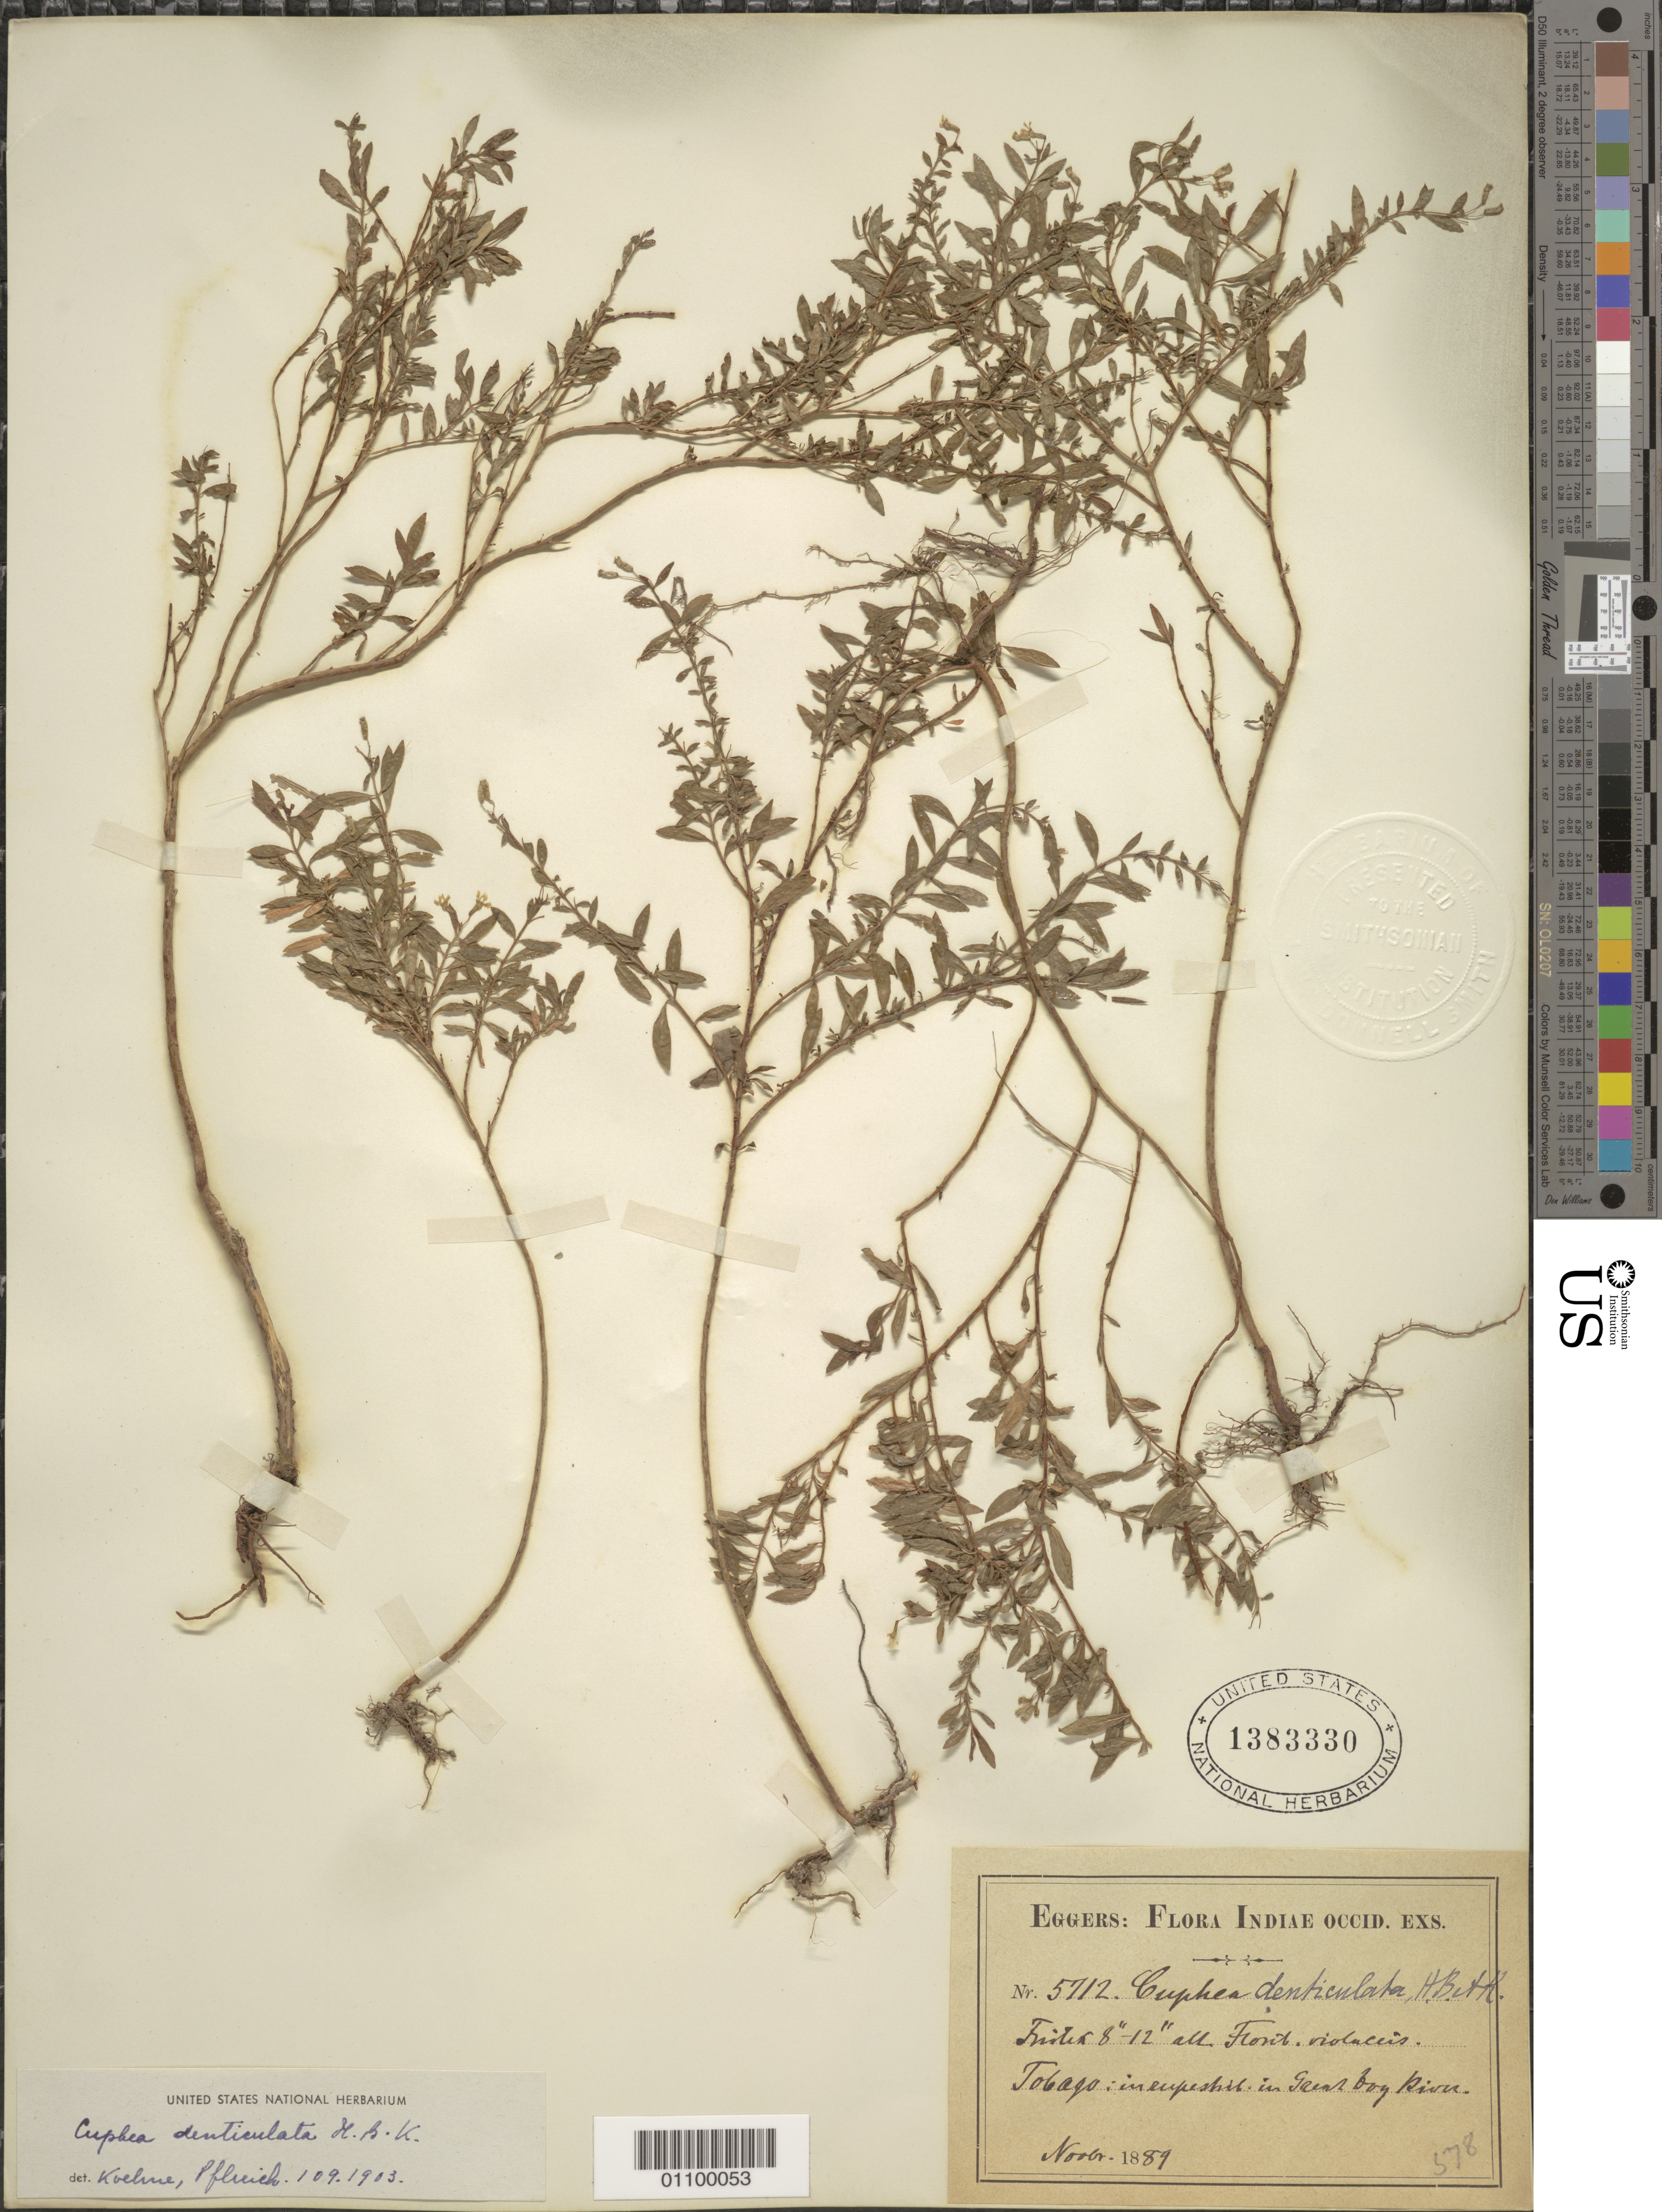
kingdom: Plantae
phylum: Tracheophyta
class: Magnoliopsida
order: Myrtales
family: Lythraceae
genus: Cuphea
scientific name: Cuphea denticulata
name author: Kunth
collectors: H. F. A. von Eggers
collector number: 5712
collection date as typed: Nov 1889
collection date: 1889-11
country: Trinidad and Tobago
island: Tobago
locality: Great Boy River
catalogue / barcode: US 1383330